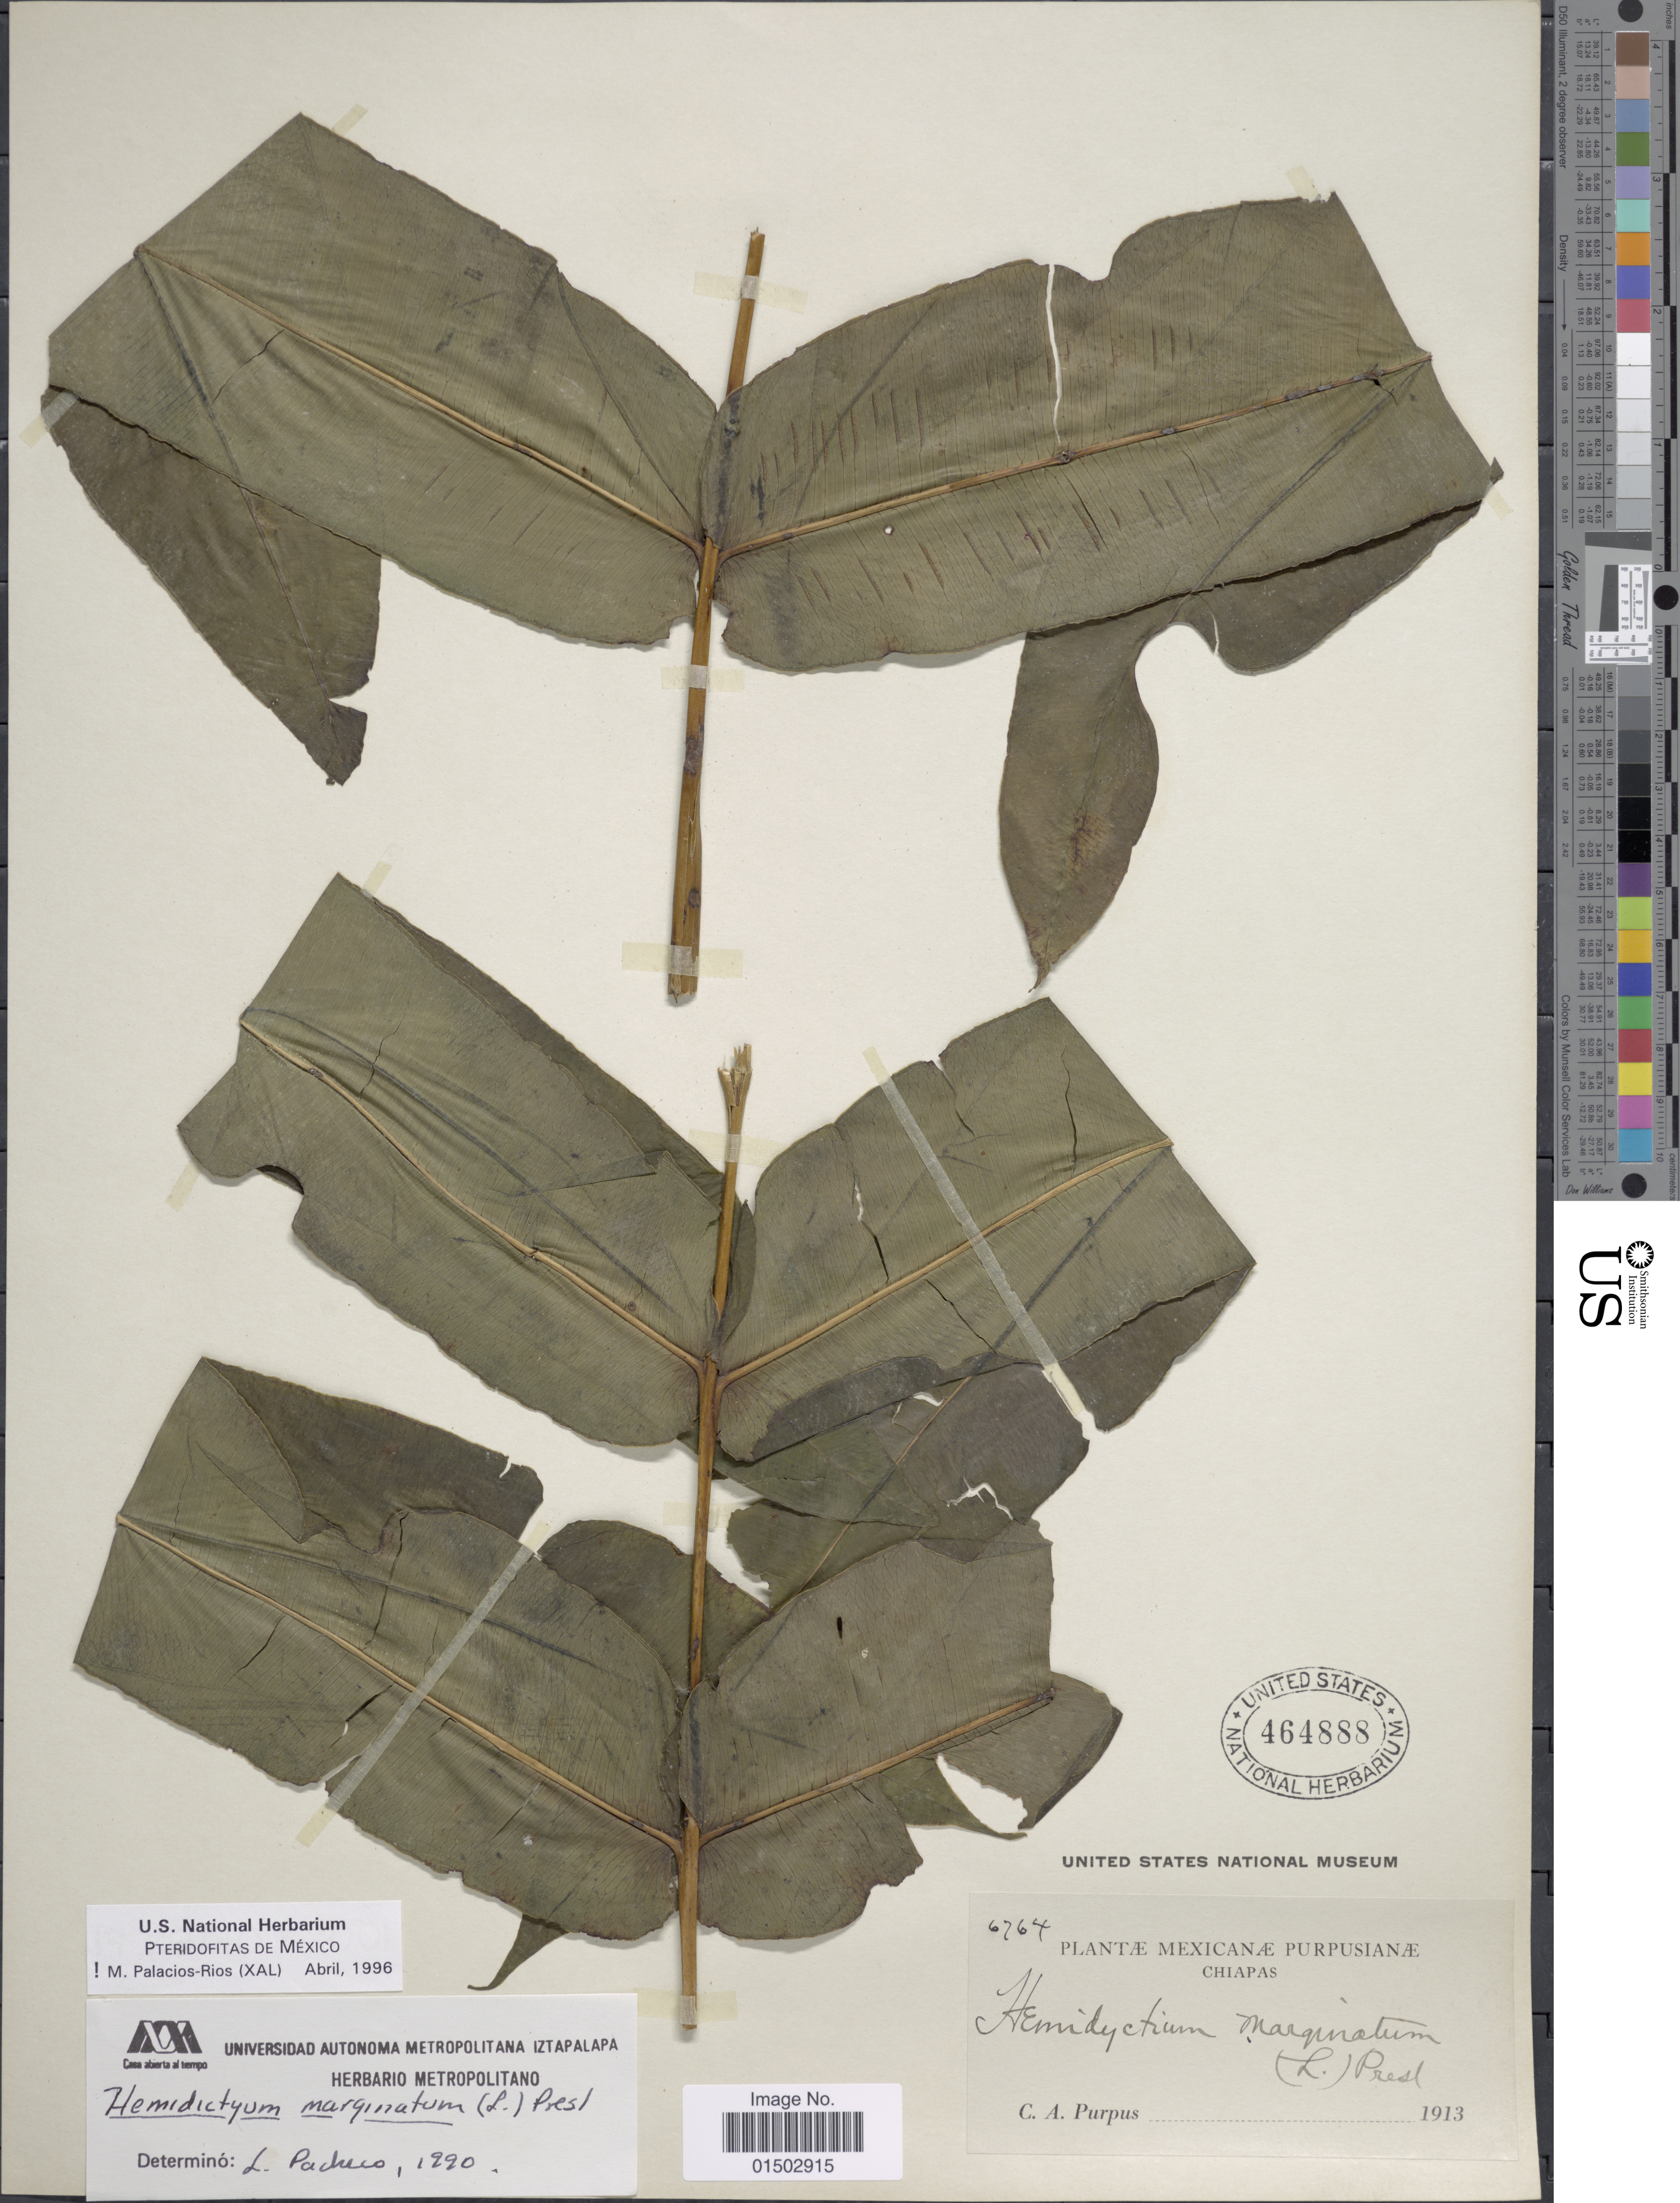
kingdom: Plantae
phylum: Tracheophyta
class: Polypodiopsida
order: Polypodiales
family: Hemidictyaceae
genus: Hemidictyum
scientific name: Hemidictyum marginatum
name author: (L.) C. Presl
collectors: C. A. Purpus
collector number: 6764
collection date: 1913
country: Mexico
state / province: Chiapas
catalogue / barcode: US 464888